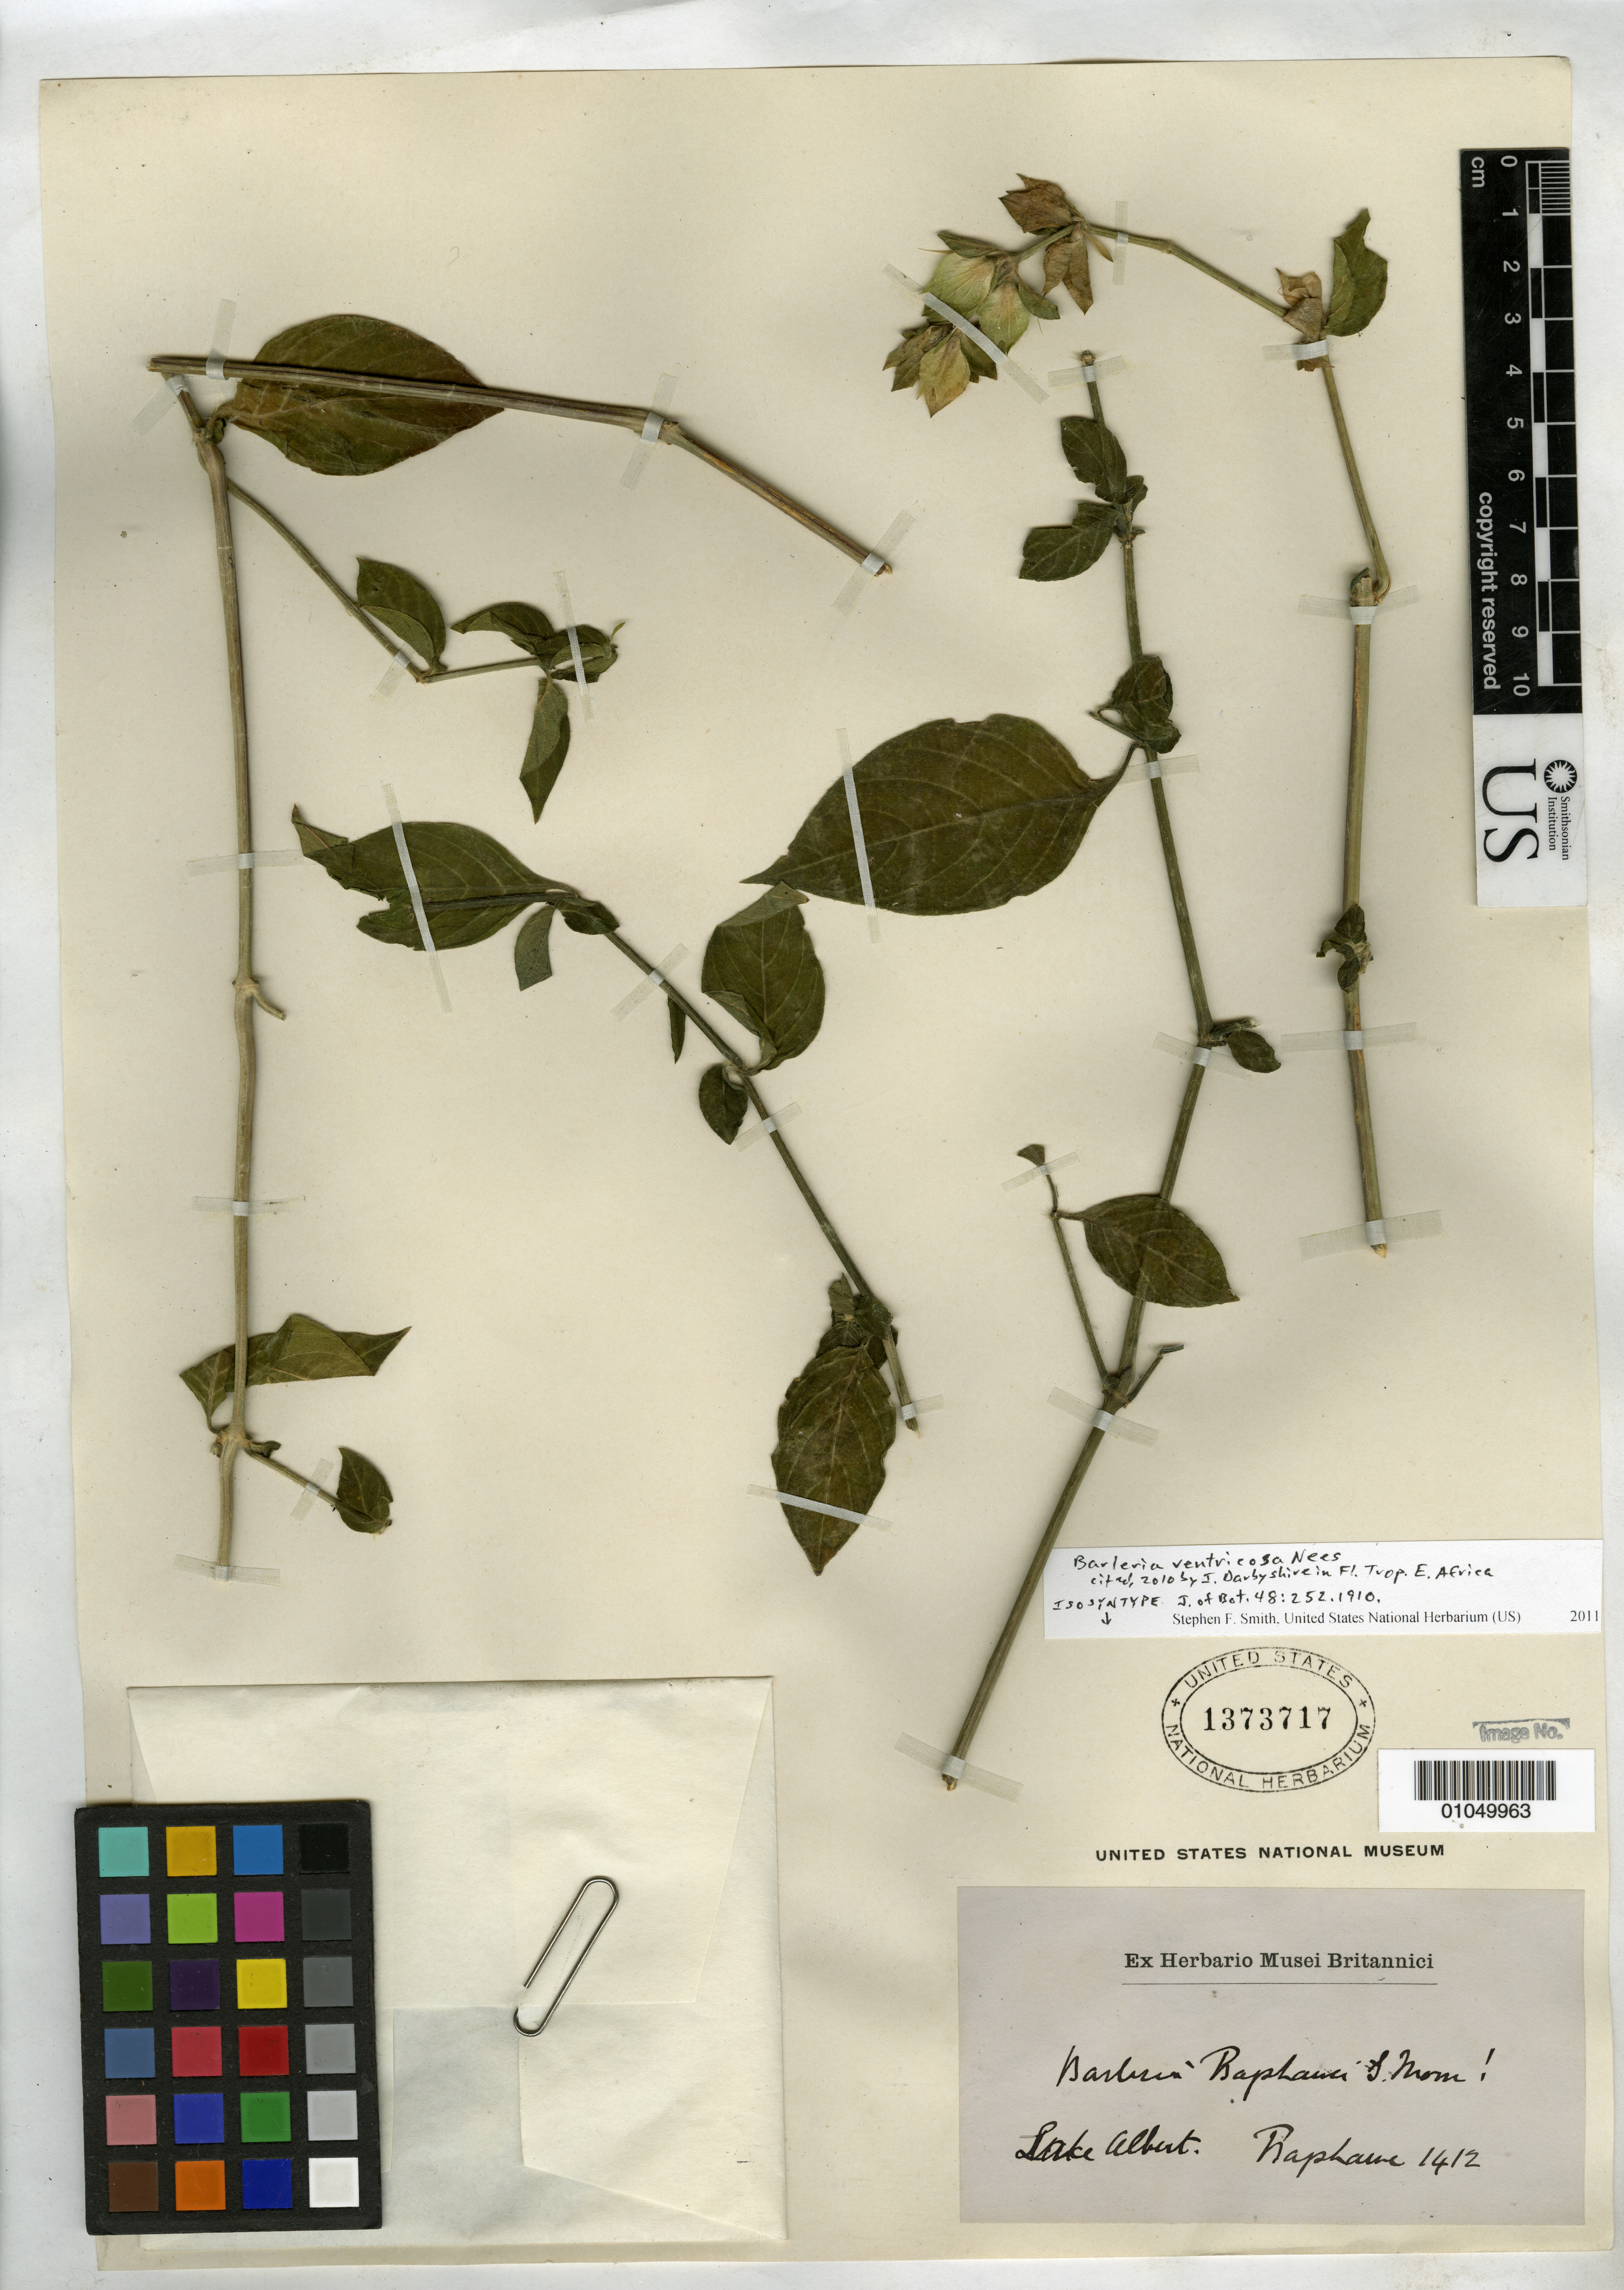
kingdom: Plantae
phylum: Tracheophyta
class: Magnoliopsida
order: Lamiales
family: Acanthaceae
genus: Barleria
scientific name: Barleria bagshawei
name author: S. Moore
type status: Isosyntype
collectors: A. Bagshawe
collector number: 1412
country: Uganda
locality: Lake Albert.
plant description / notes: Currently accepted name as cited by I. Darbyshire in Fl. Trop. E. Africa (2010).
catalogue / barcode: US 1373717